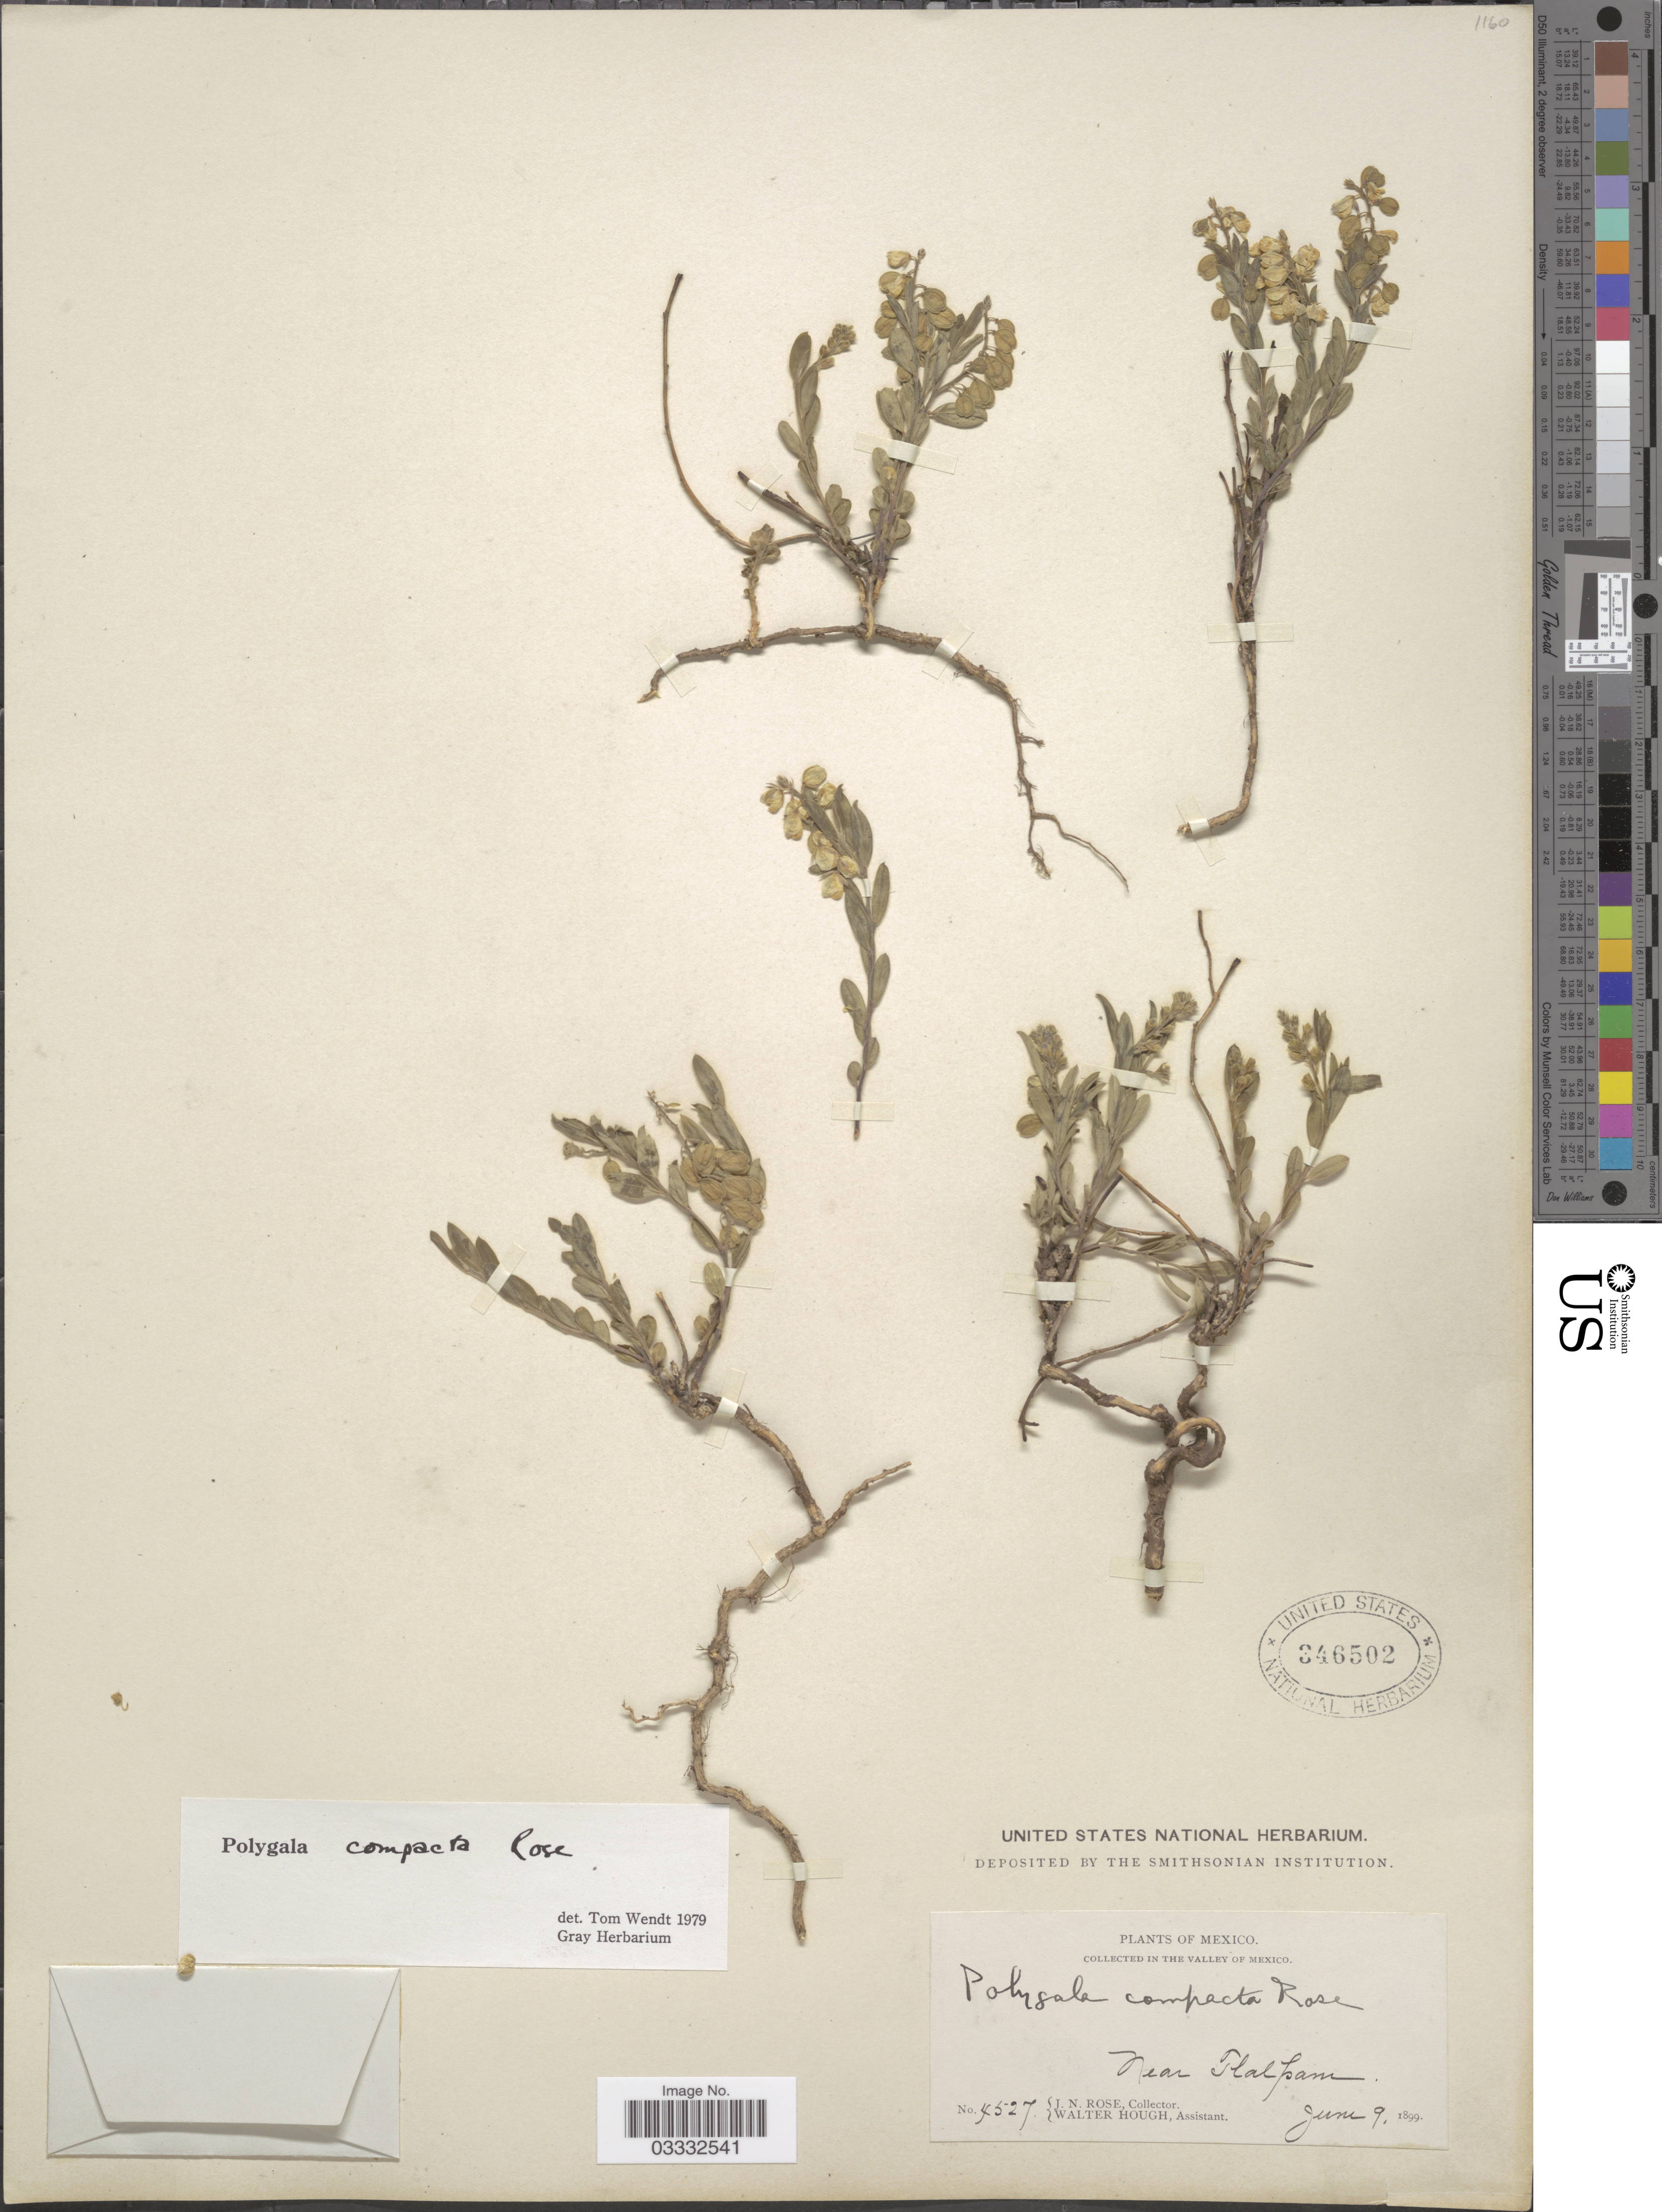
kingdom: Plantae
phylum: Tracheophyta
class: Magnoliopsida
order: Fabales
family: Polygalaceae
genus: Polygala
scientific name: Polygala compacta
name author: Rose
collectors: J. N. Rose & W. Hough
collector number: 4527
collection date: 1899-06-09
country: Mexico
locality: In the Valley of Mexico. Near Tlalpam.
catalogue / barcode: US 346502